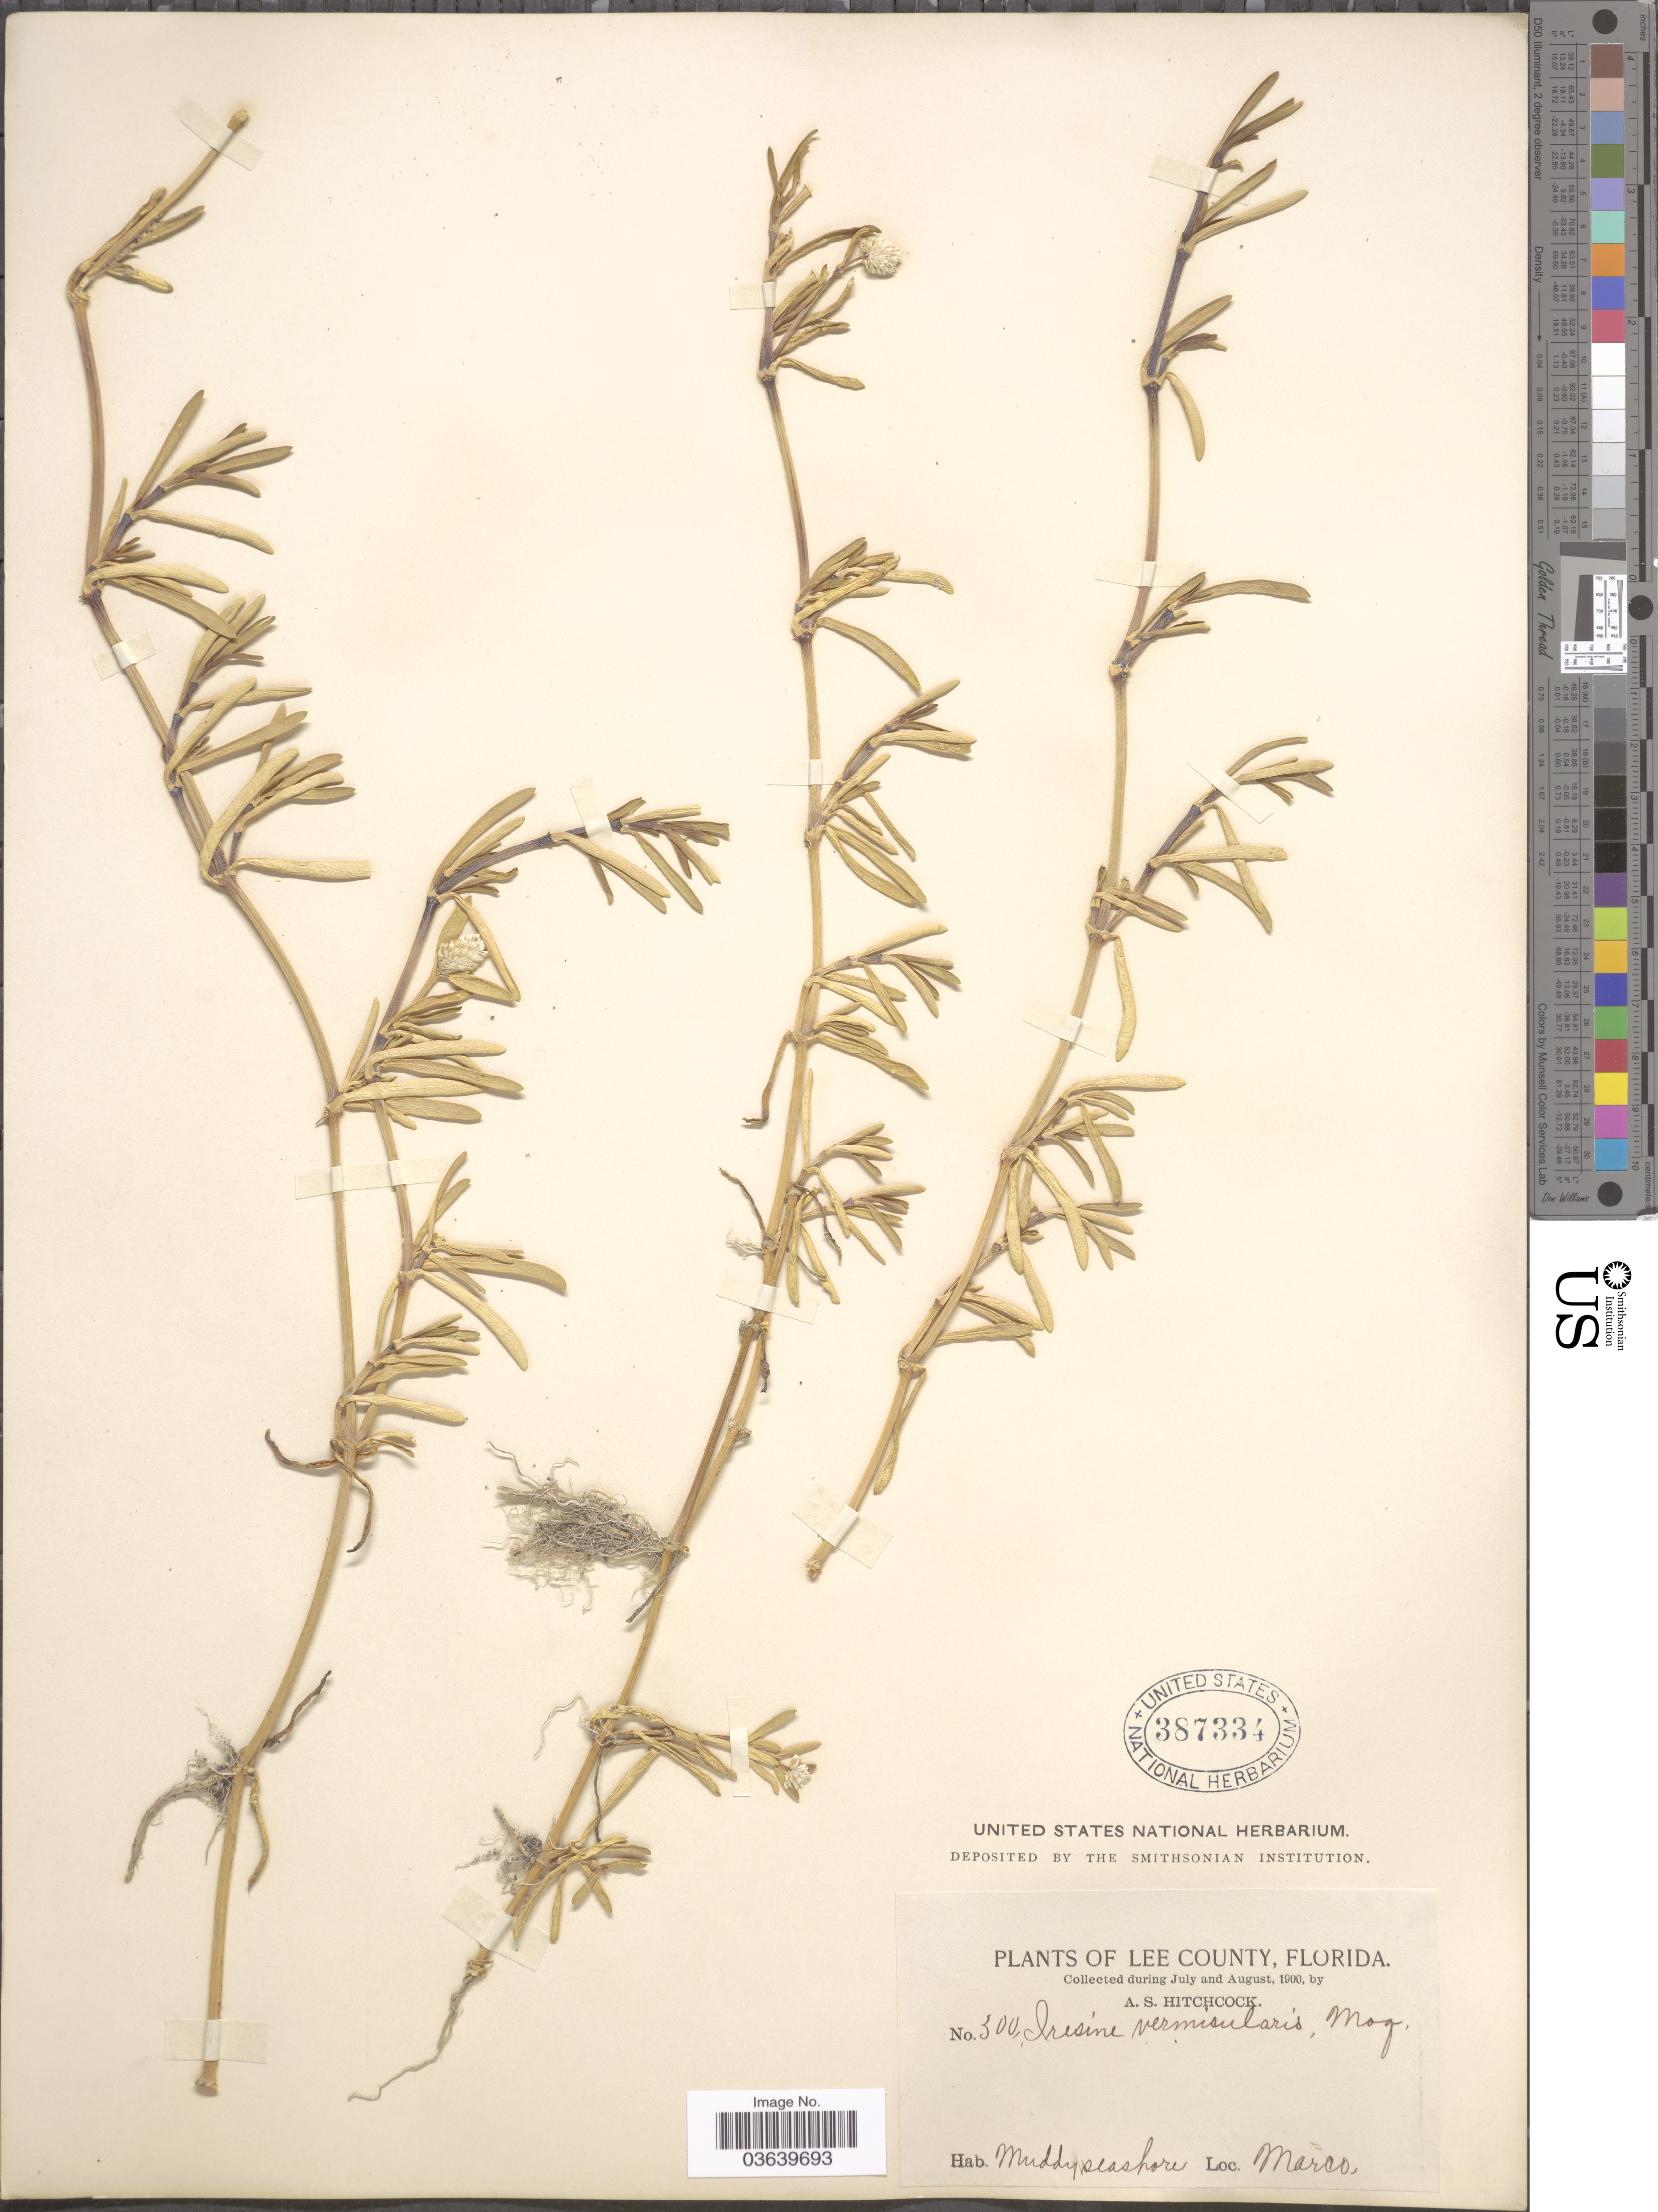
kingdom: Plantae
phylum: Tracheophyta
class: Magnoliopsida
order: Caryophyllales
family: Amaranthaceae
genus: Gomphrena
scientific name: Gomphrena vermicularis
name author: L.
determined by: Strong, Mark T., (BOT), Smithsonian Institution - National Museum of Natural History (UNITED STATES)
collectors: A. S. Hitchcock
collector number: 300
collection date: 1900-07/1900-08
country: United States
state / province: Florida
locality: Lee County. Muddy seashore. Marco.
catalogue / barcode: US 387334